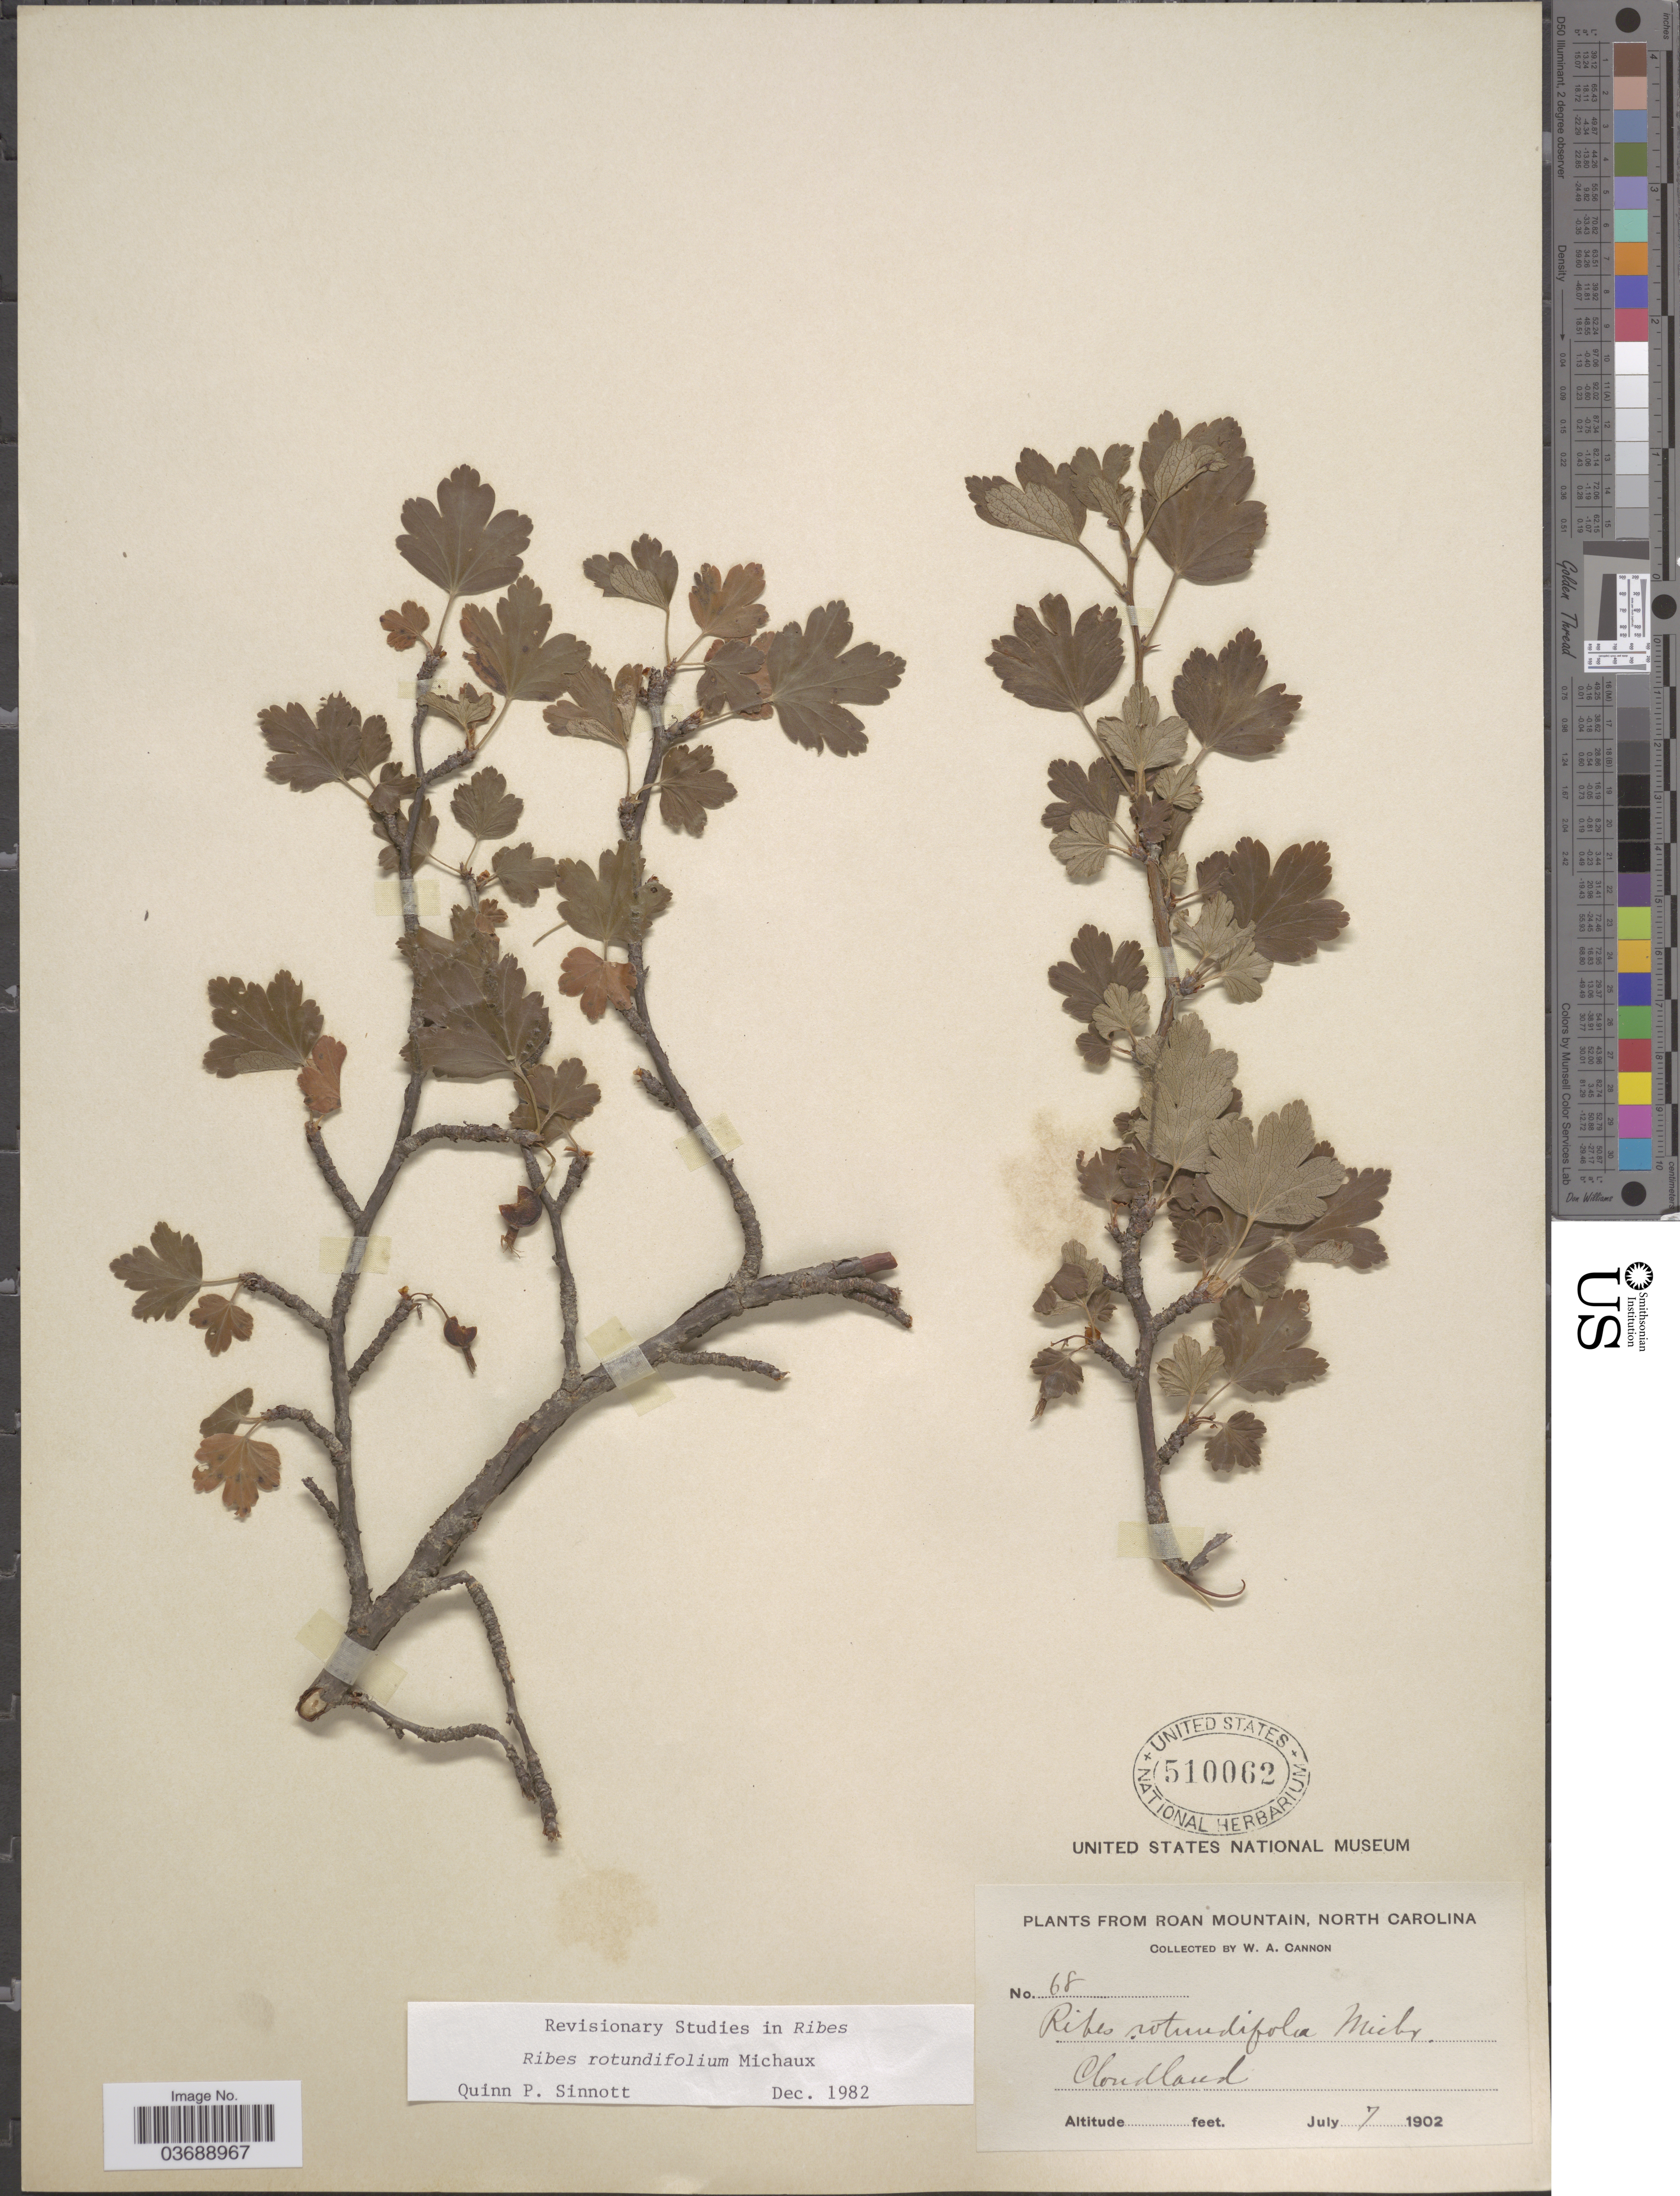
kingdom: Plantae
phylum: Tracheophyta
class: Magnoliopsida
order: Saxifragales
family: Grossulariaceae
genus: Ribes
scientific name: Ribes rotundifolium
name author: Michx.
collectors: W. Cannon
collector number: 68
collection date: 1902-07-07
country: United States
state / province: North Carolina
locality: Roan Mountain. Cloudland.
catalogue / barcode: US 510062